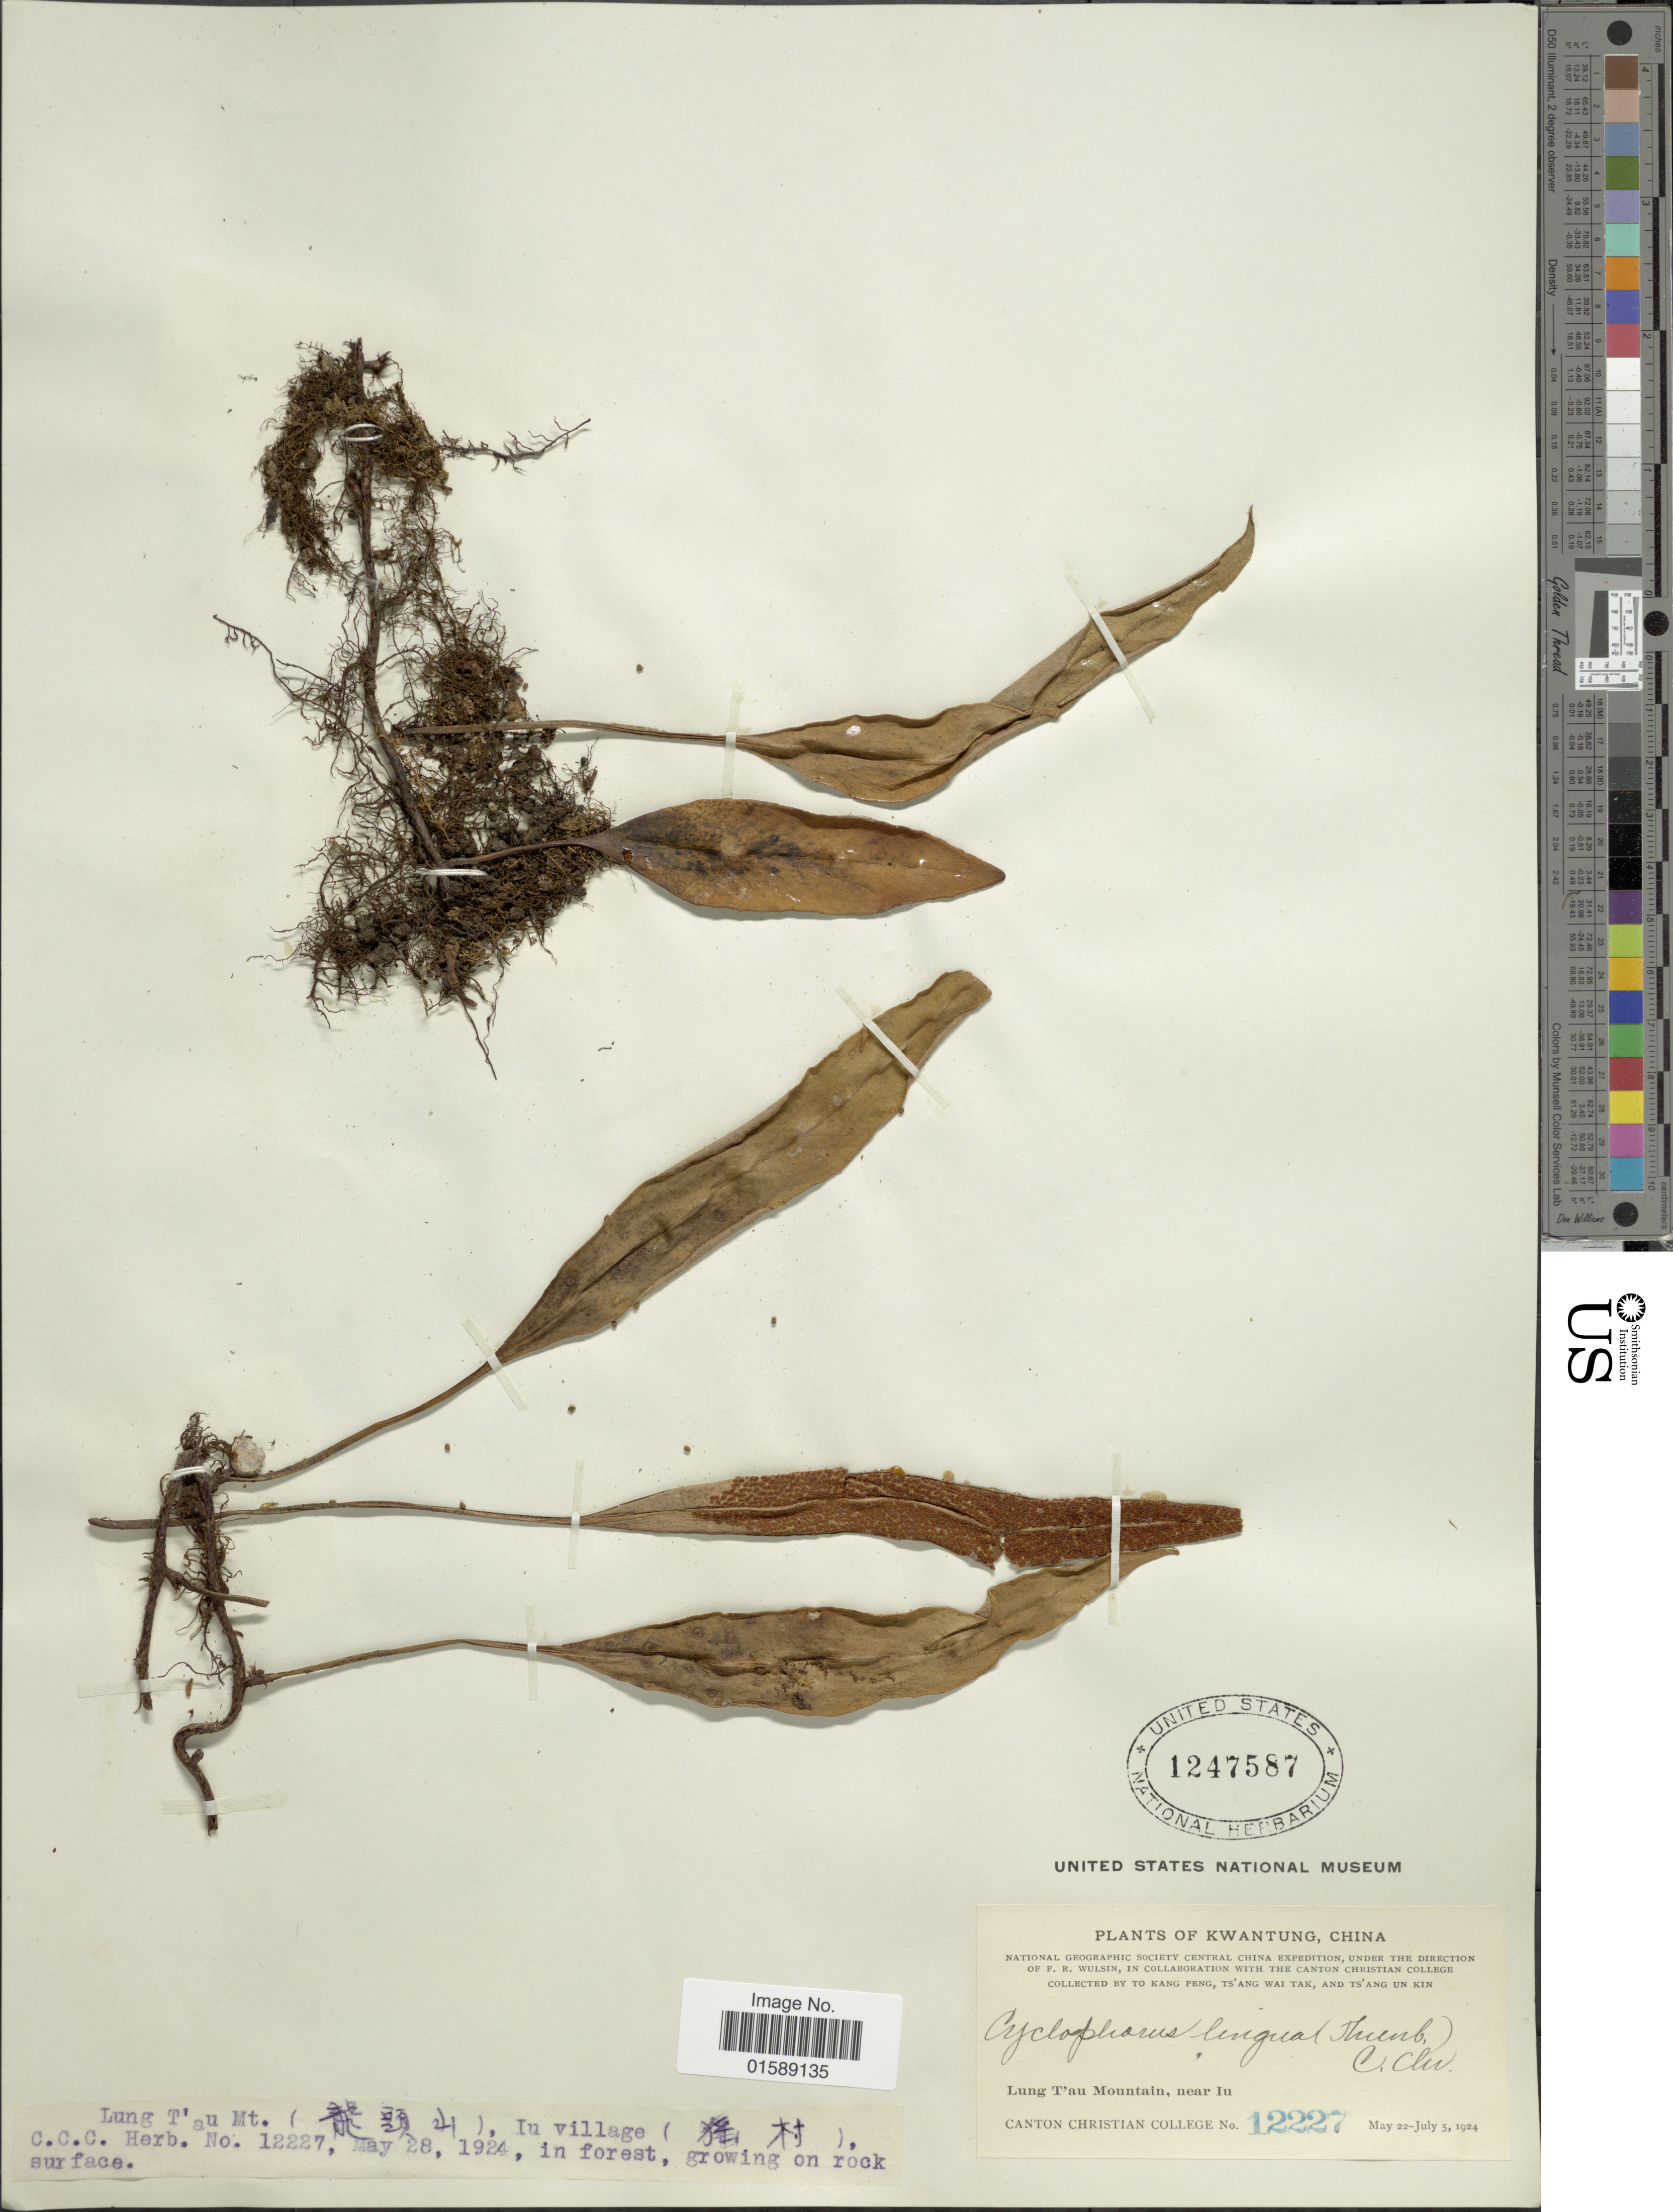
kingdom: Plantae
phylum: Tracheophyta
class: Polypodiopsida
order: Polypodiales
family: Polypodiaceae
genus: Pyrrosia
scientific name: Pyrrosia lingua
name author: (Thurb.) Farw.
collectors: Canton Christian College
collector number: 12227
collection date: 1924-05-28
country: China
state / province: Guangdong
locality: Kwantung. Lung T'au Mountain, near Iu village. in forest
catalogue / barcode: US 1247587